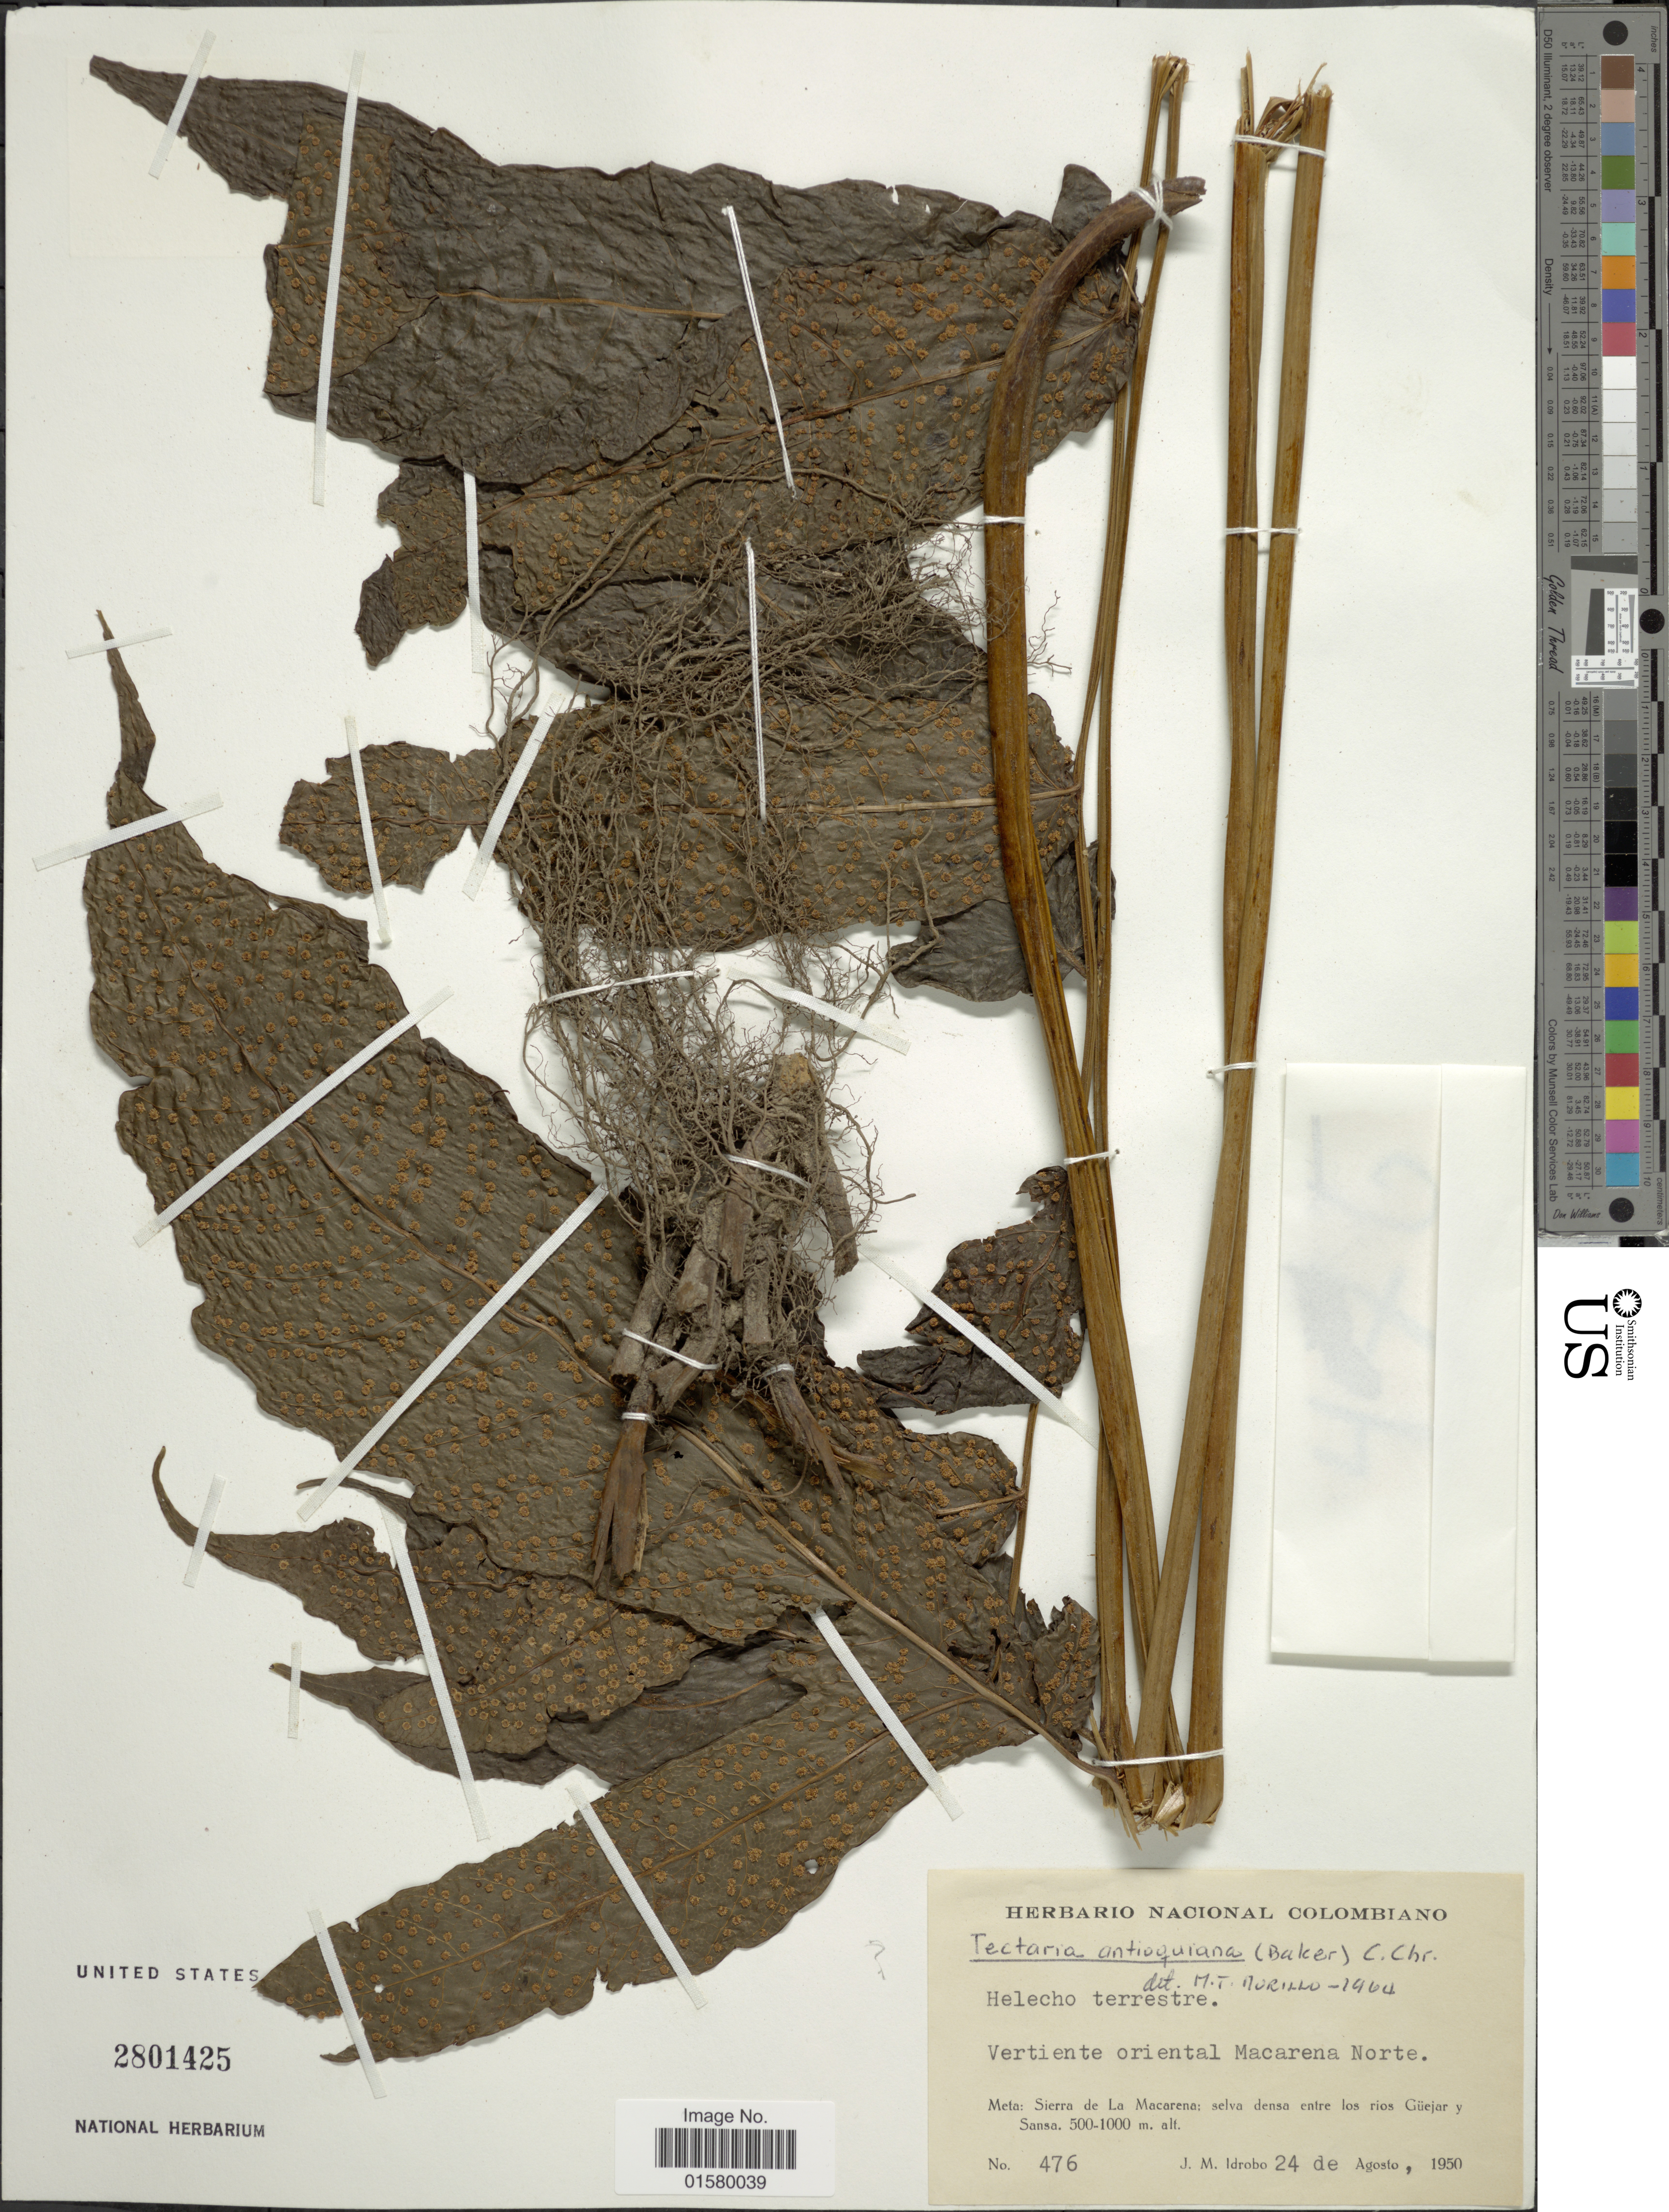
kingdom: Plantae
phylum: Tracheophyta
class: Polypodiopsida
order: Polypodiales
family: Tectariaceae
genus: Tectaria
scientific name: Tectaria sp.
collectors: J. M. Idrobo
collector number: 476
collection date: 1950-08-24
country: Colombia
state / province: Meta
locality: Vertiente oriental Macarena Norte, meta: Sierra de La Macarena: selva densa entre los rios Guejar y Sansa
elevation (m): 500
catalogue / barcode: US 2801425